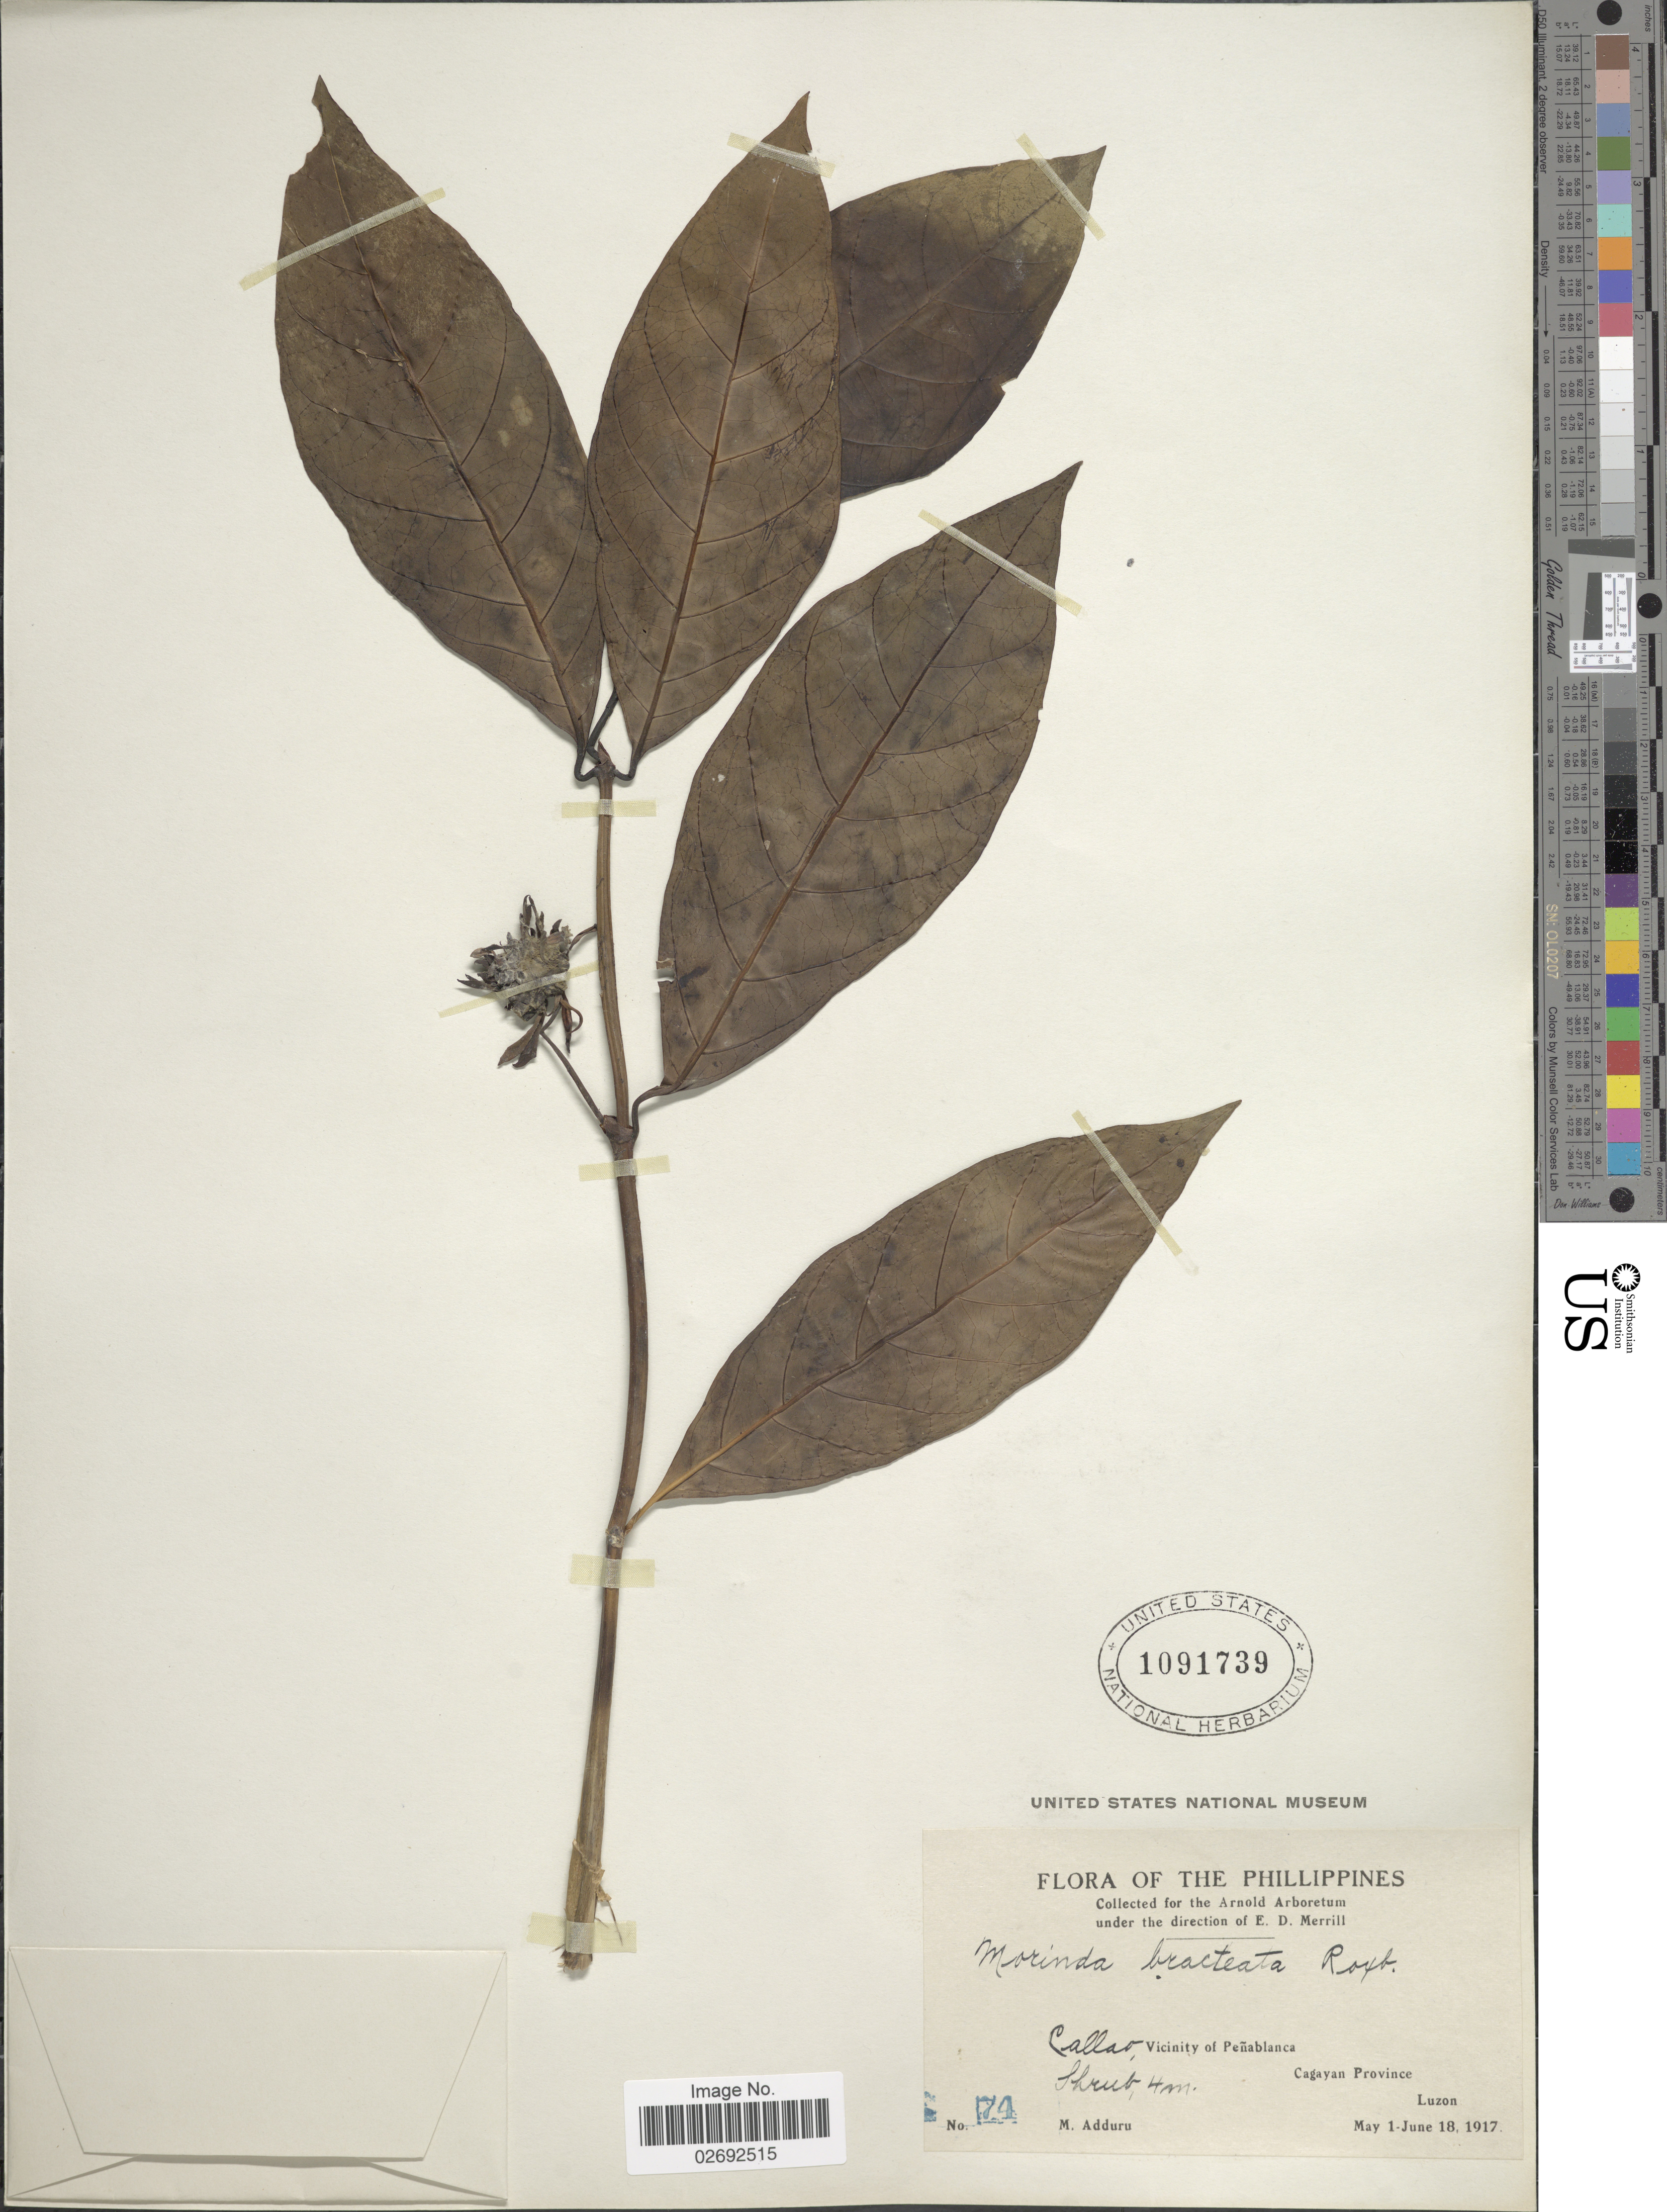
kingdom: Plantae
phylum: Tracheophyta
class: Magnoliopsida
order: Gentianales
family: Rubiaceae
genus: Morinda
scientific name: Morinda bracteata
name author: Roxb.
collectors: M. Adduru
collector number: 74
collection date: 1917-05-01/1917-06-18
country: Philippines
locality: Callao, vicinity of Penablanca. Cagayan Province, Luzon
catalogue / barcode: US 1091739